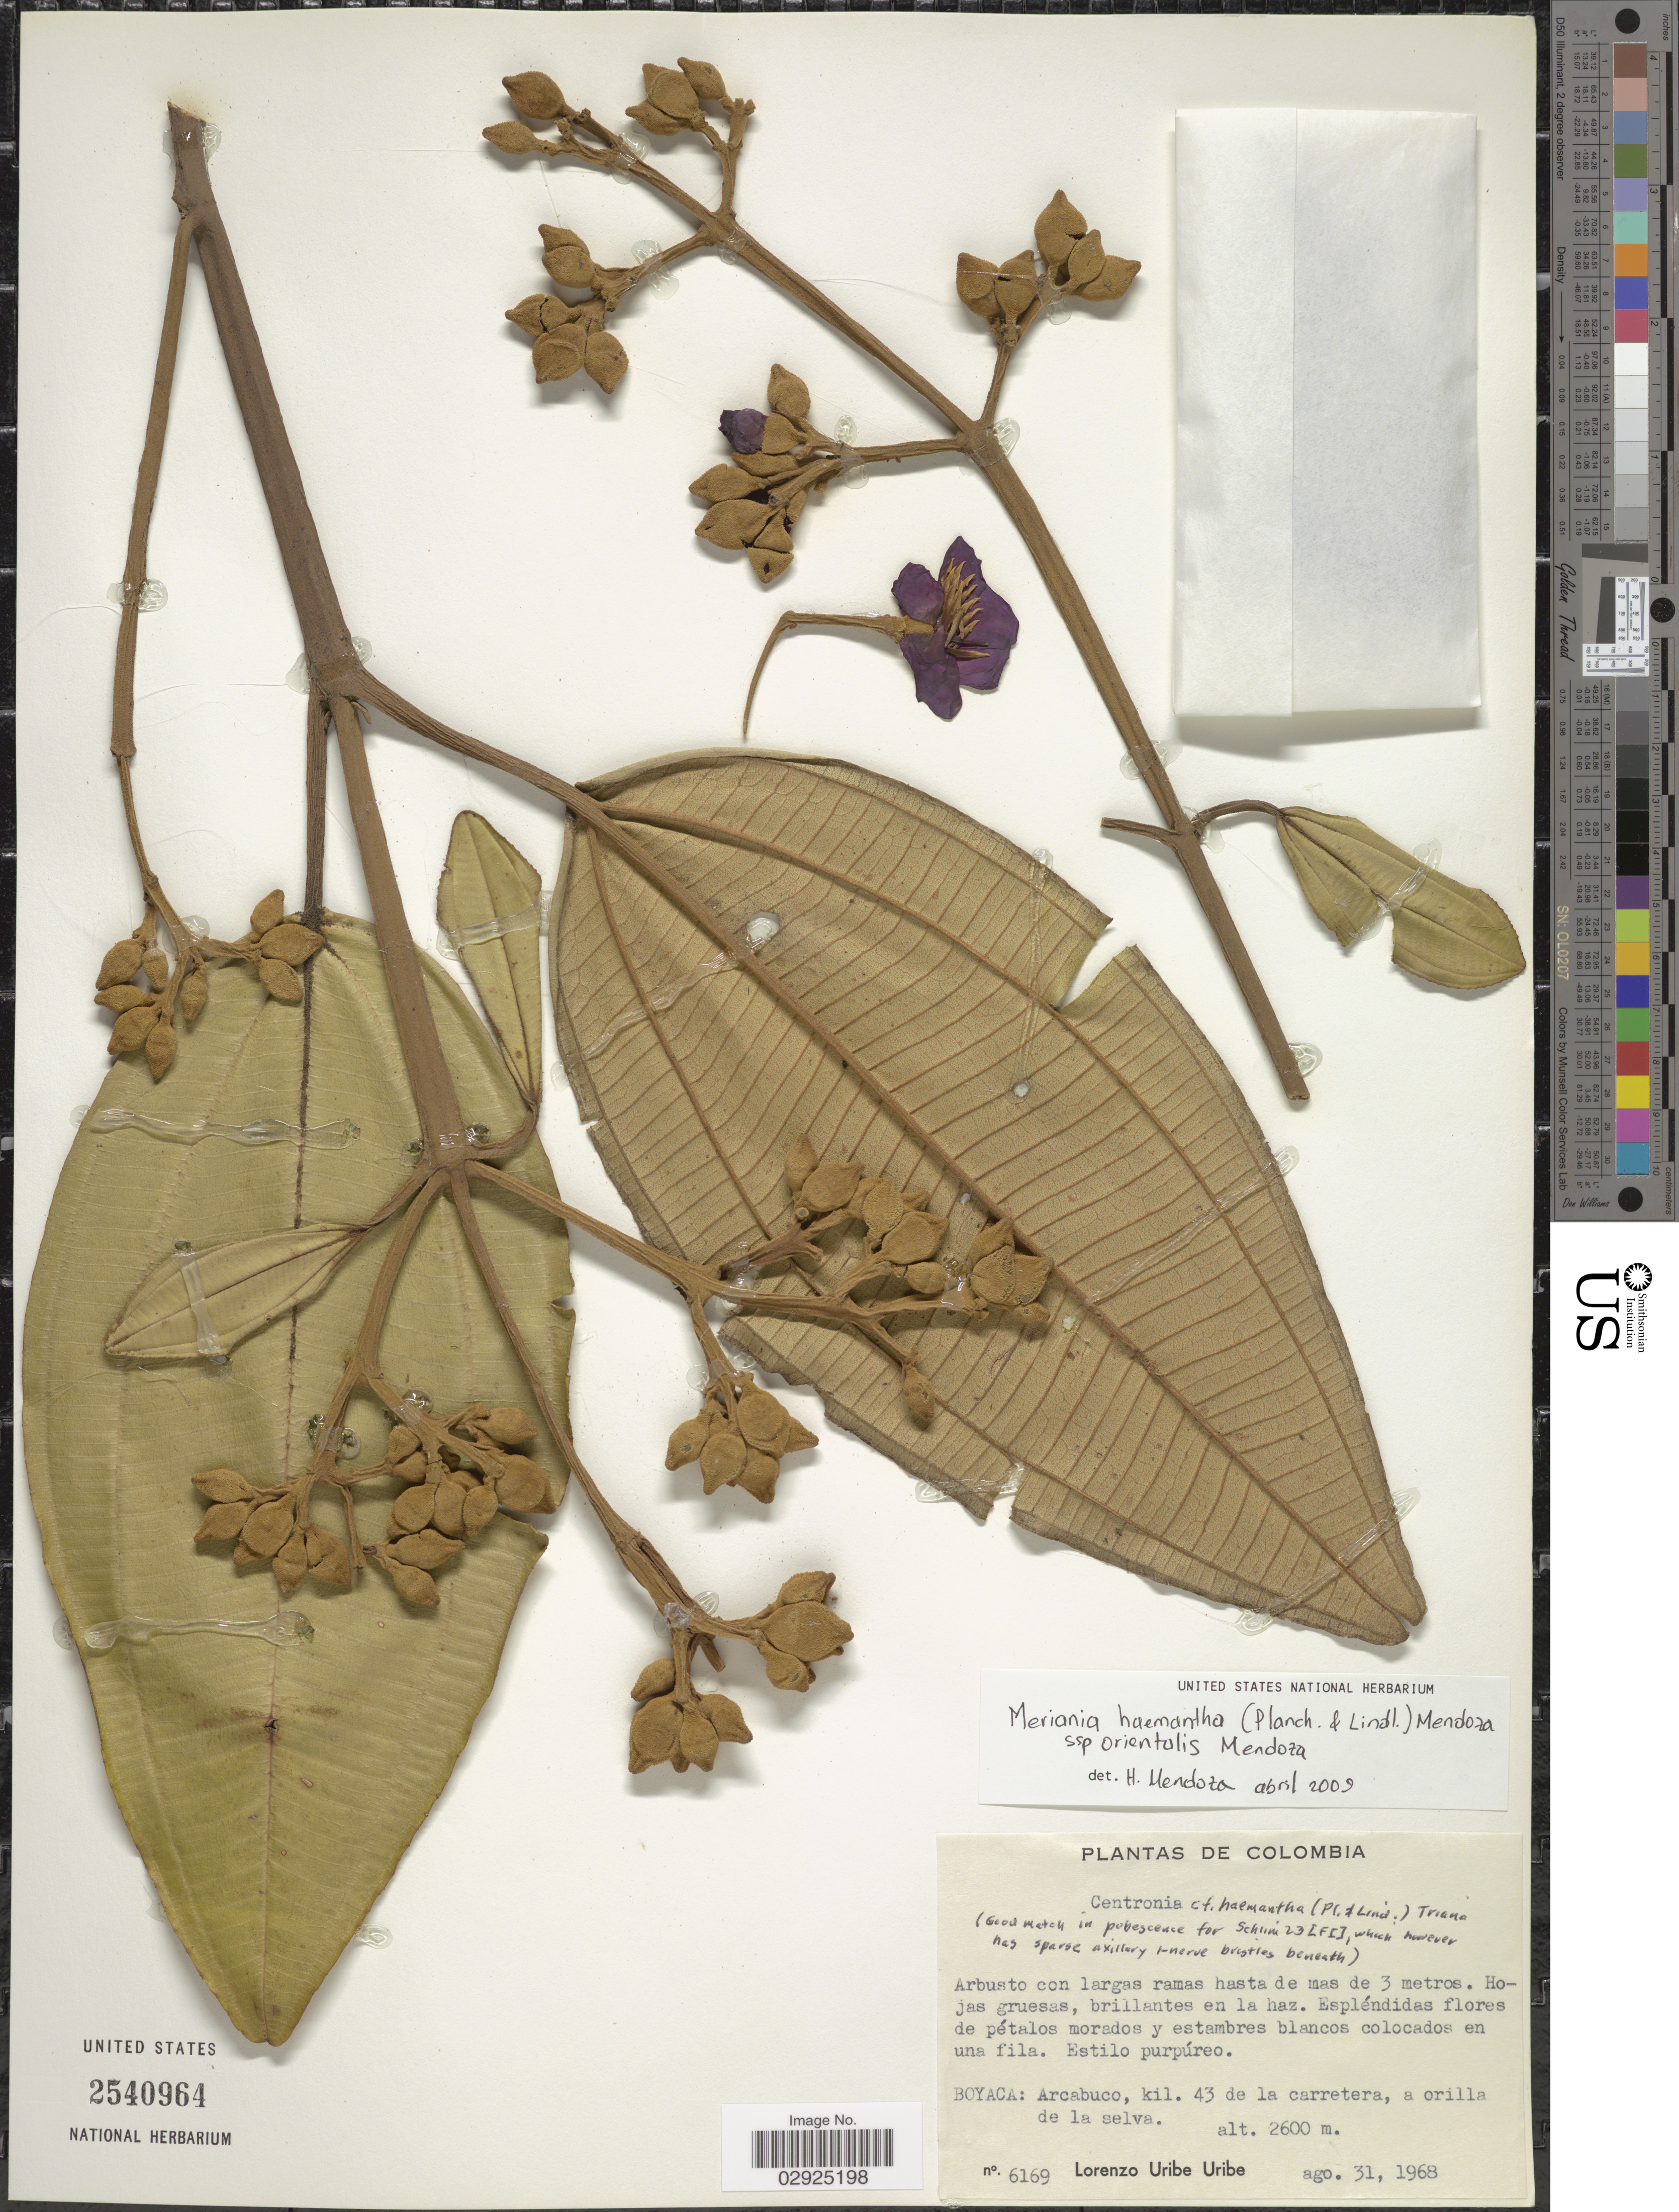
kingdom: Plantae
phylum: Tracheophyta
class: Magnoliopsida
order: Myrtales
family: Melastomataceae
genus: Meriania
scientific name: Meriania haemantha subsp. orientalis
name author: Humberto Mend. & Fern. Alonso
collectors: L. Uribe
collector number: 6169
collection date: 1968-08-31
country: Colombia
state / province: Boyacá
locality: Arabuco, kil. 43 de la carretera, a orilla de la selva.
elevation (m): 2600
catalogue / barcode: US 2540964